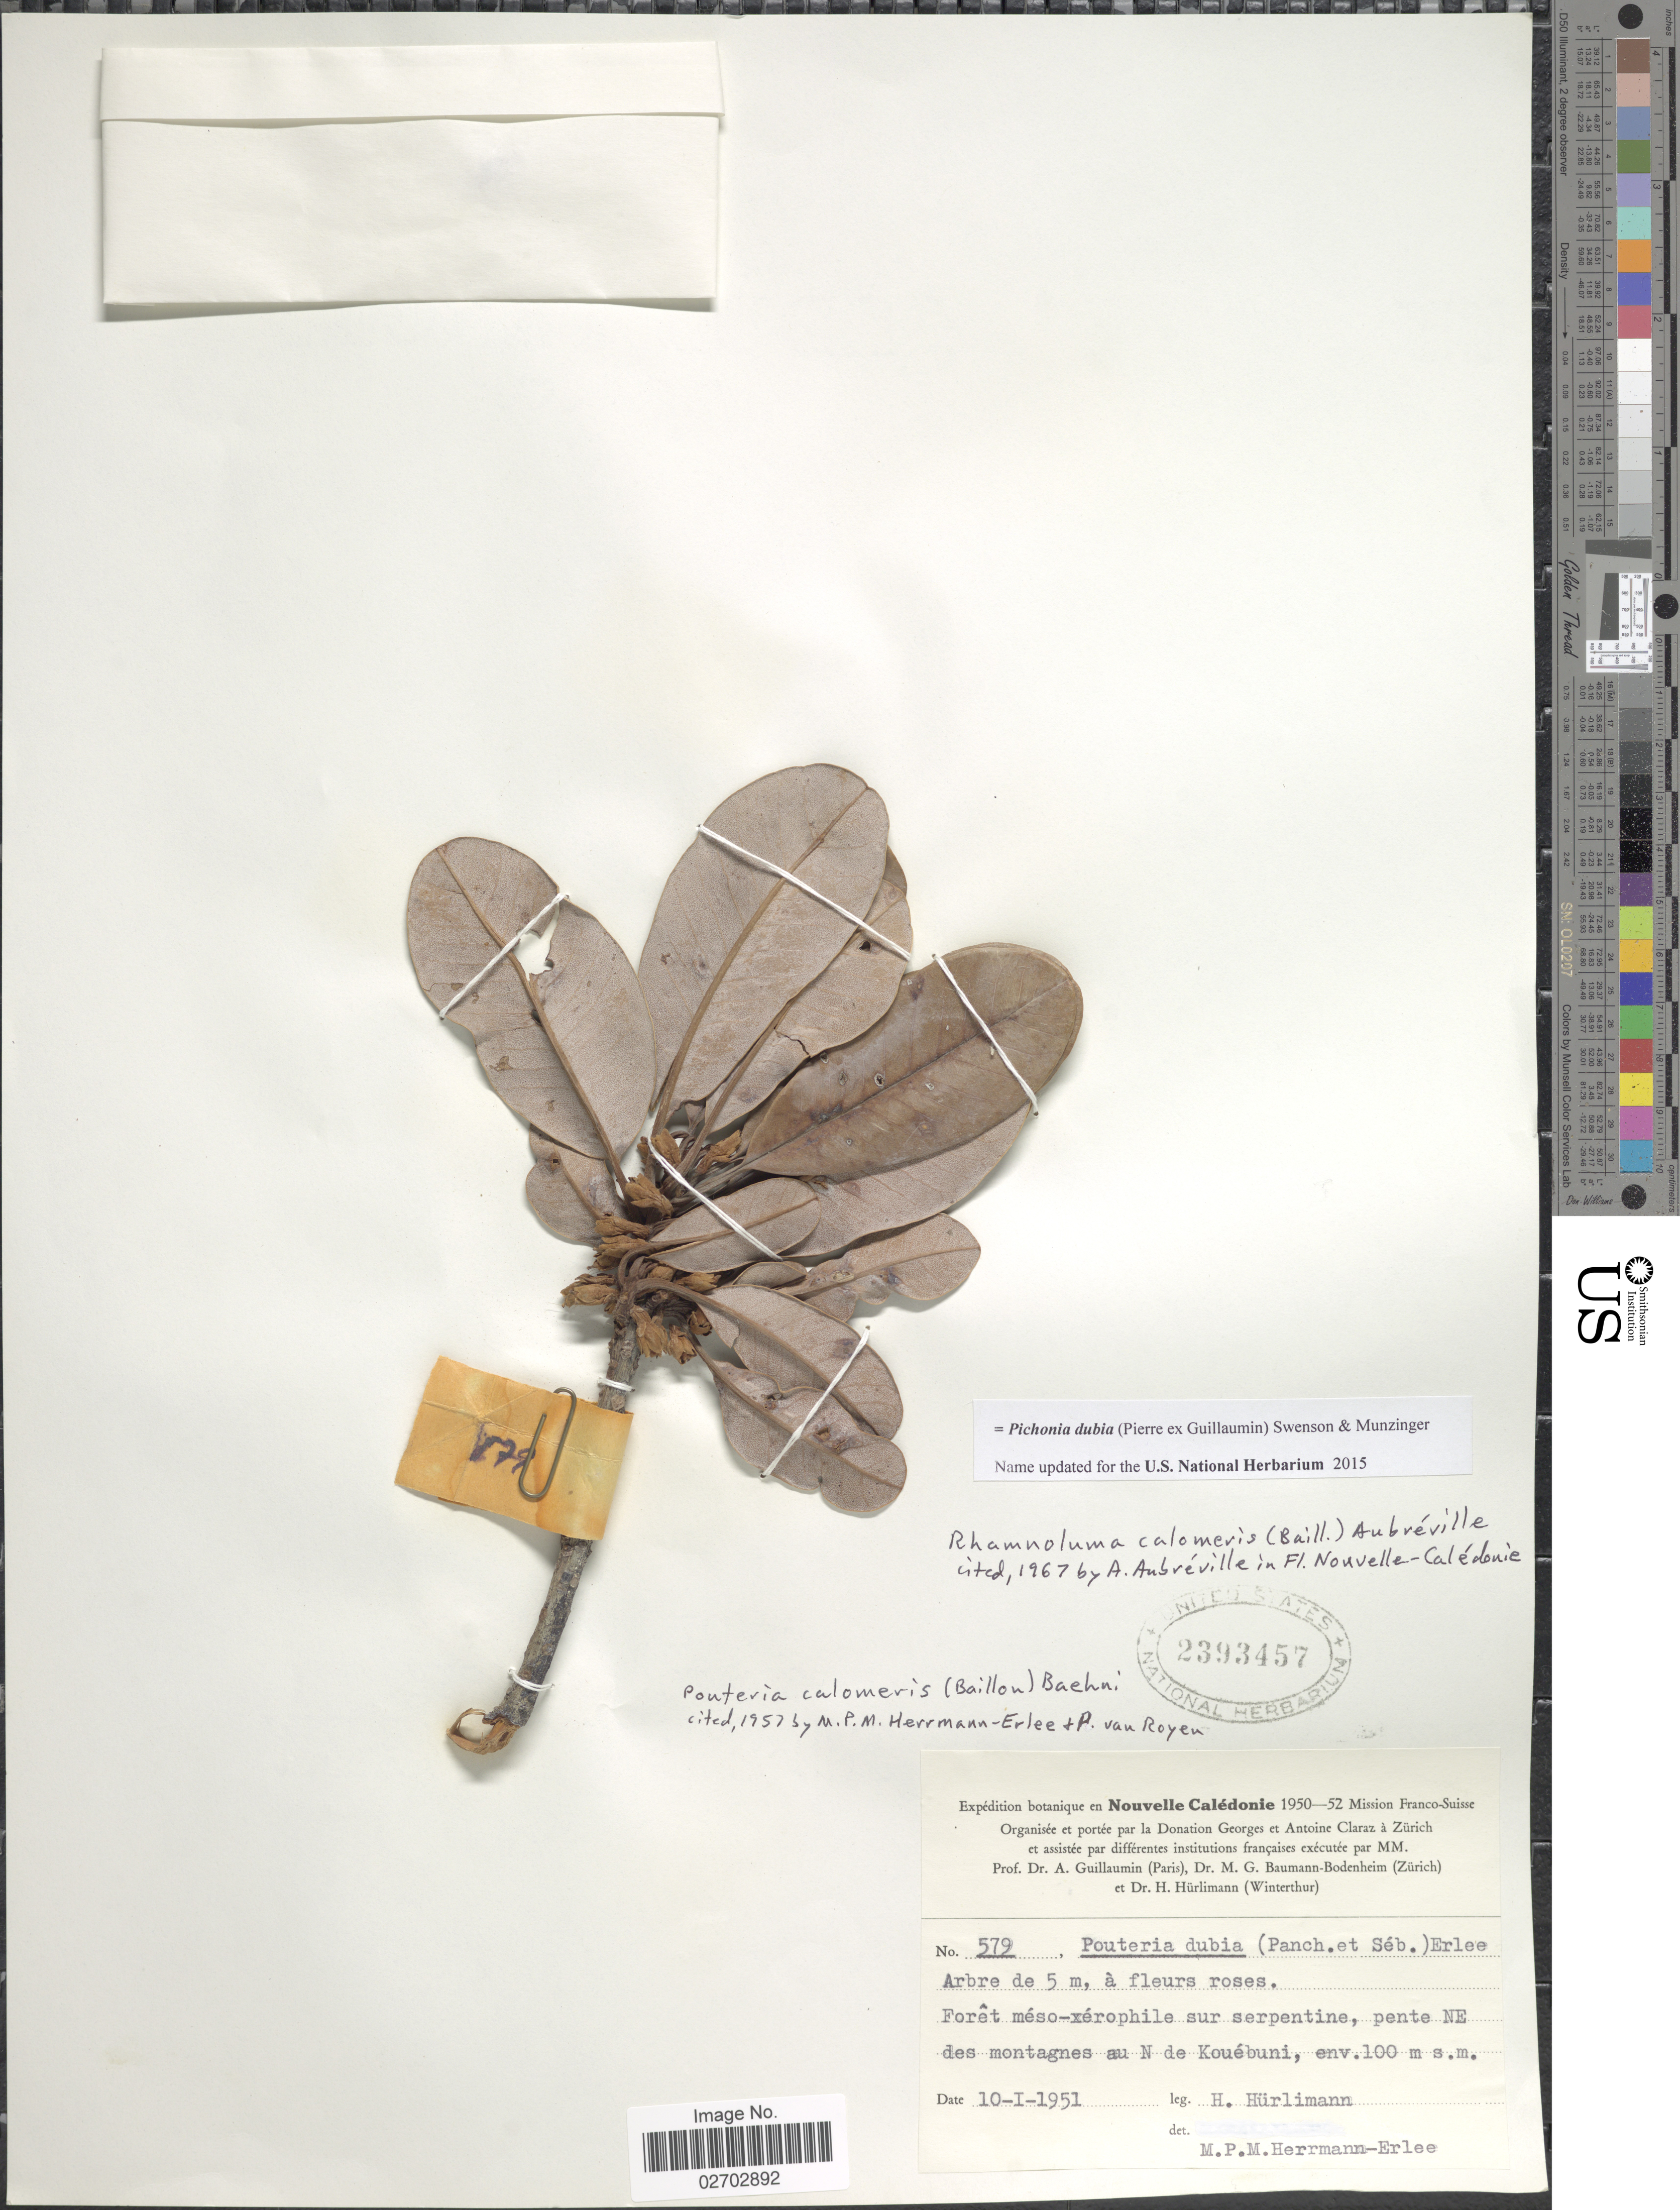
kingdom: Plantae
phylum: Tracheophyta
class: Magnoliopsida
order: Ericales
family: Sapotaceae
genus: Pichonia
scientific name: Pichonia dubia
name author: (Pierre ex Guillaumin) Swenson & Munzinger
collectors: H. Hürlimann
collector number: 579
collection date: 1951-01-10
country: New Caledonia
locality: Pente NE des montagnes au N de Kouebuni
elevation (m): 100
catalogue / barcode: US 2393457